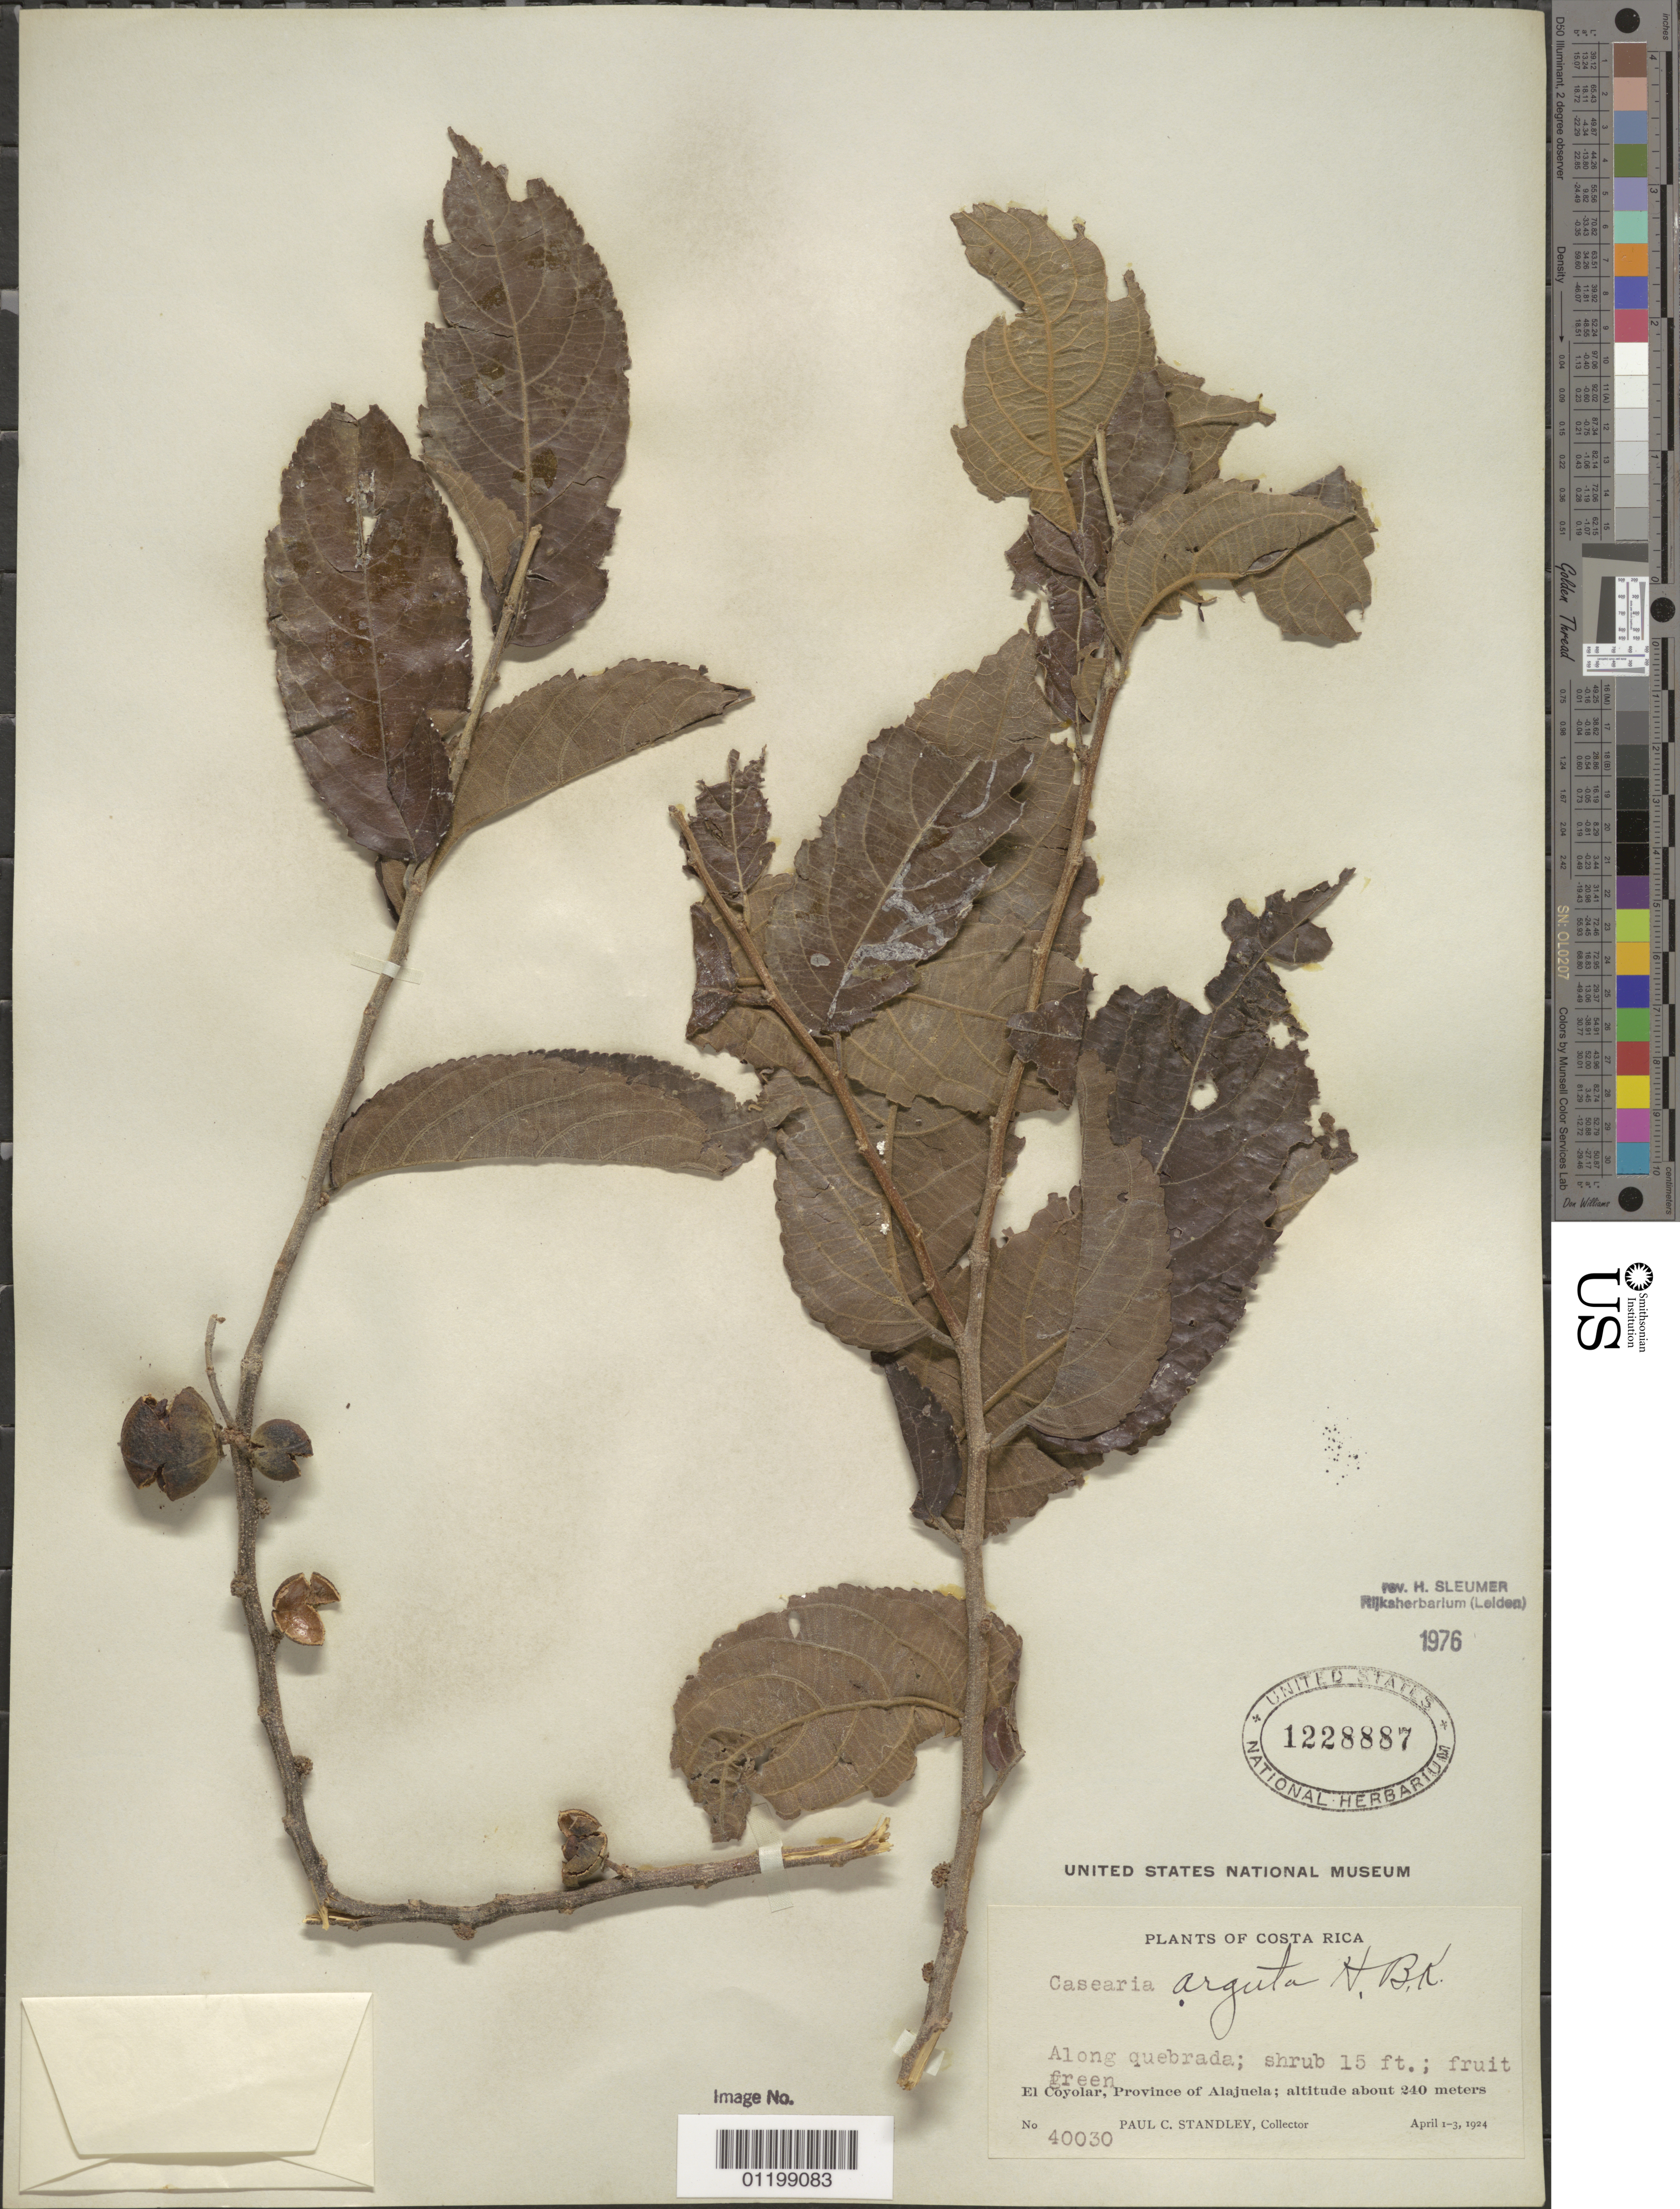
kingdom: Plantae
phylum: Tracheophyta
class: Magnoliopsida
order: Malpighiales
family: Salicaceae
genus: Casearia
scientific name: Casearia arguta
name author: Kunth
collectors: P. C. Standley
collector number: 40030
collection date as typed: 01 Apr 1924 to 03 Apr 1924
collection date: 1924-04-01/1924-04-03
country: Costa Rica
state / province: Alajuela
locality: El Coyolar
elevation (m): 240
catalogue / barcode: US 1228887